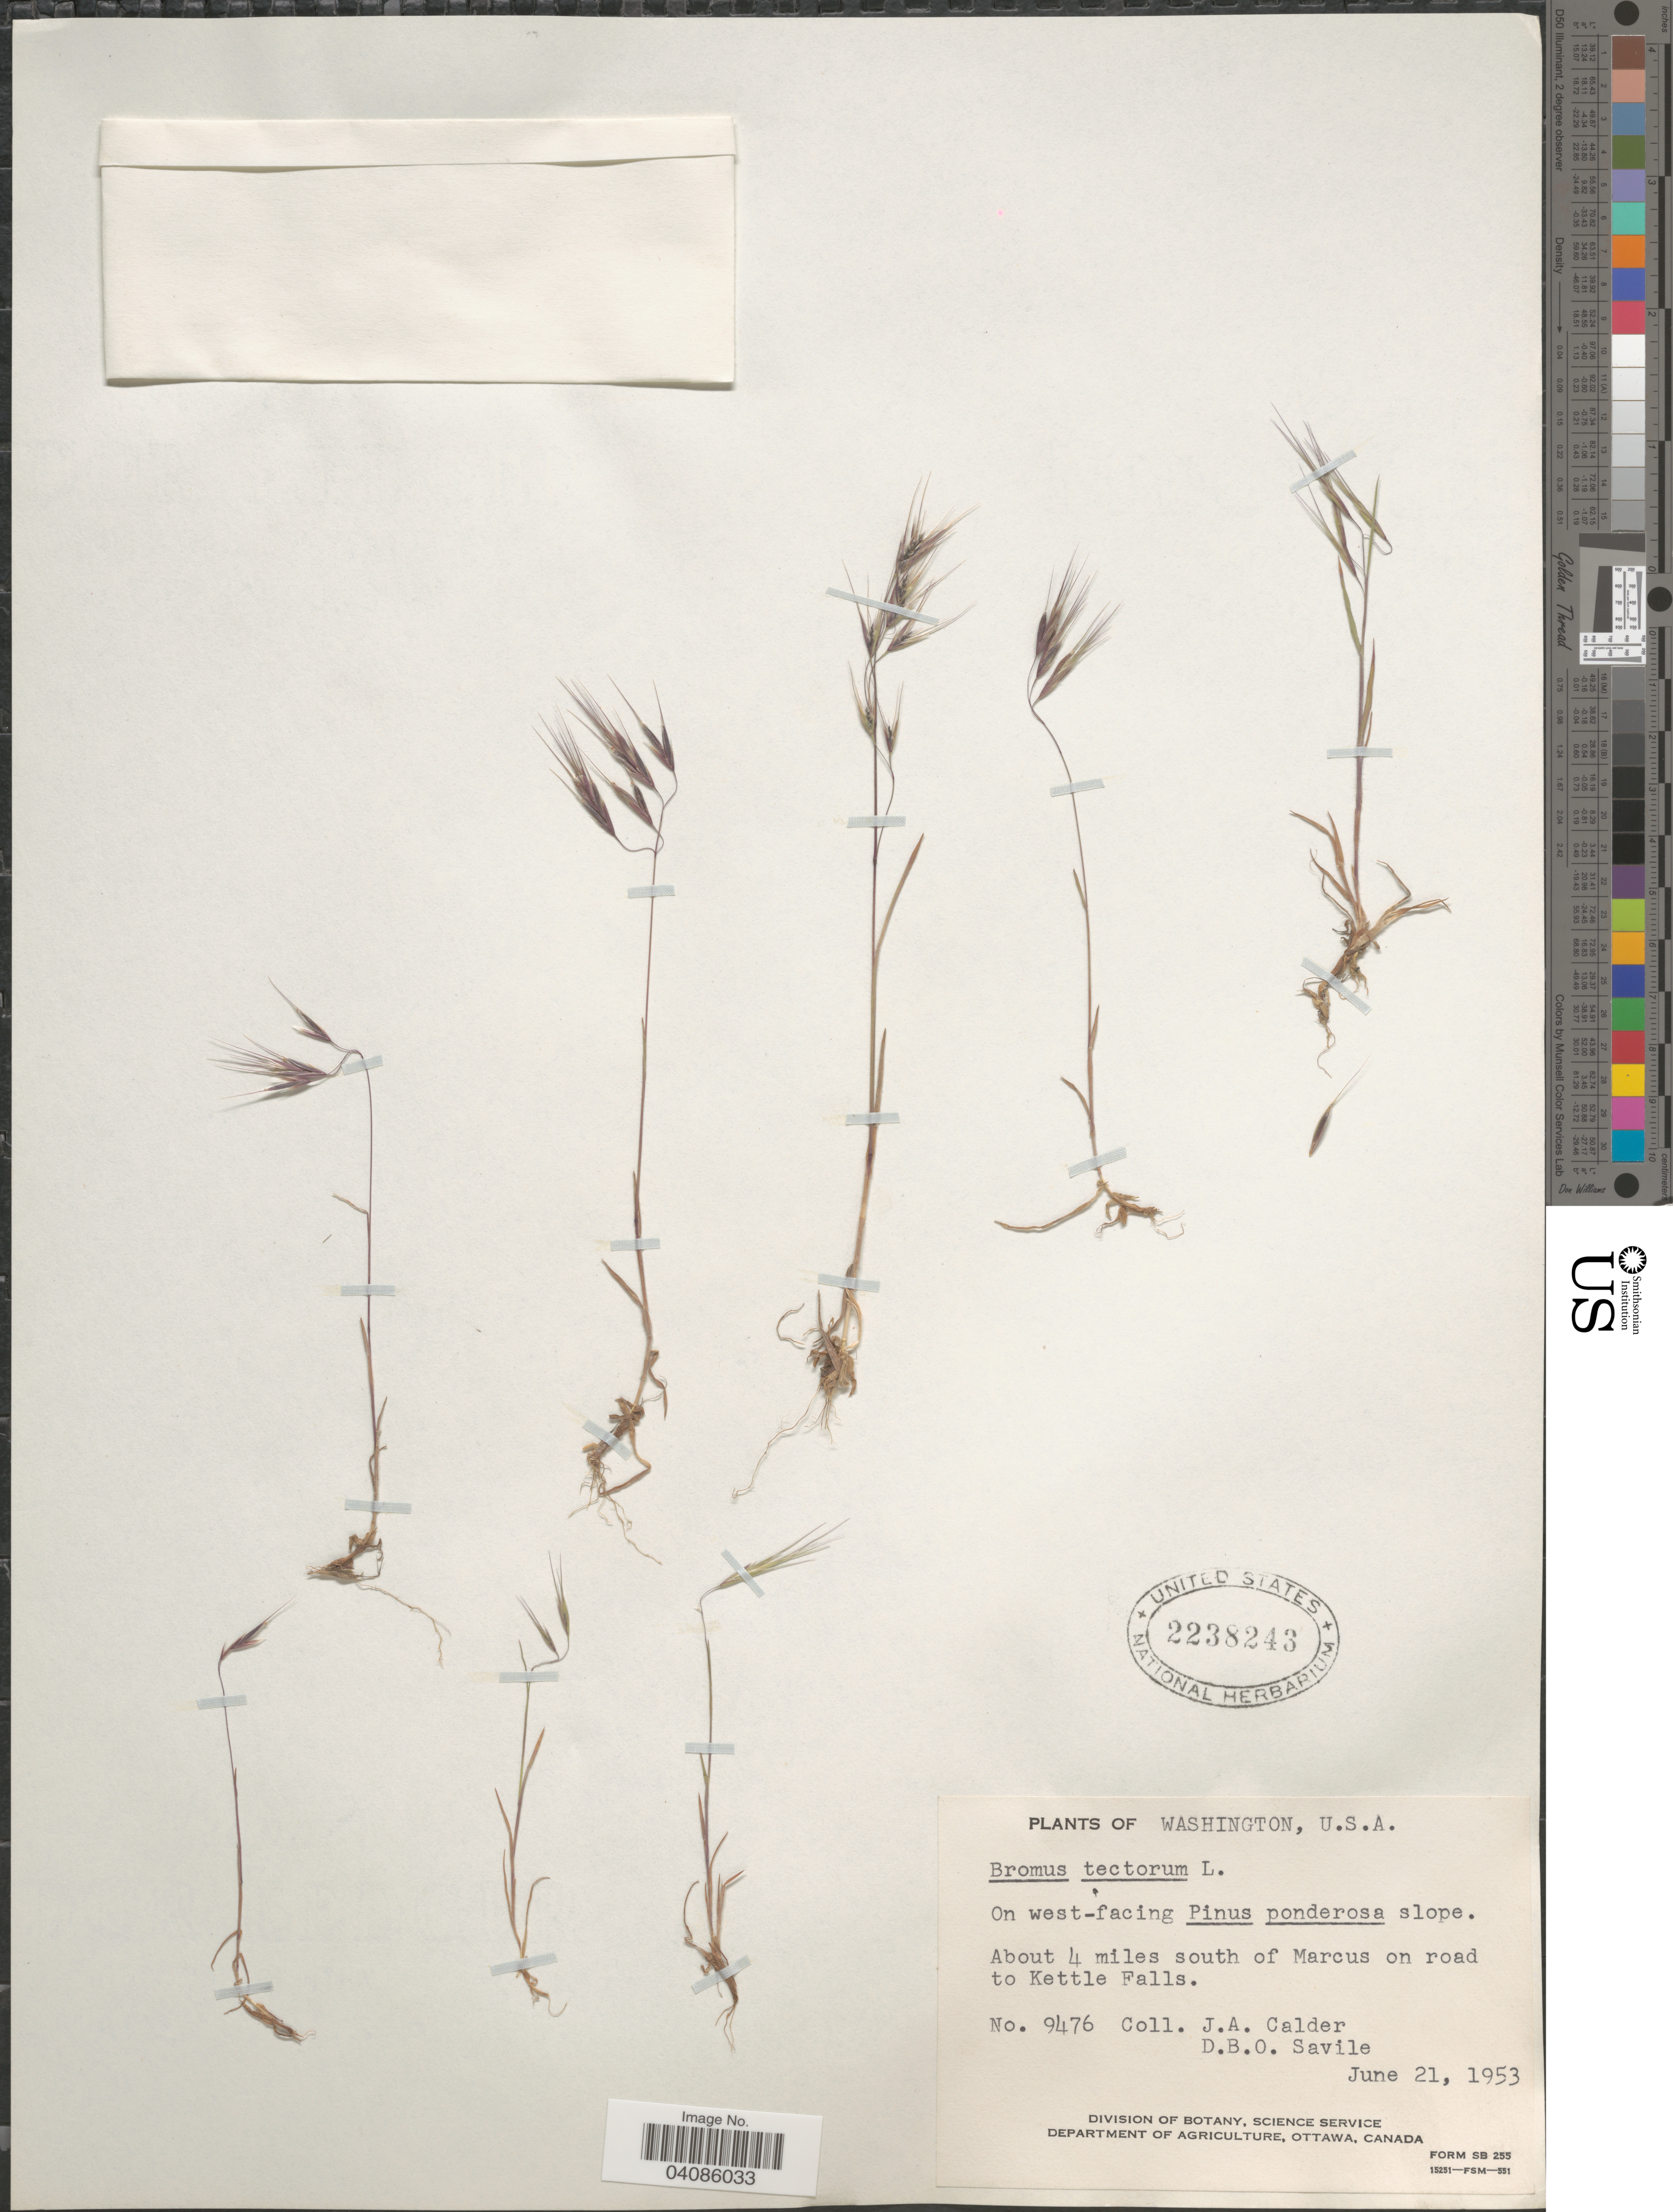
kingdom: Plantae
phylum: Tracheophyta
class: Liliopsida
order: Poales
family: Poaceae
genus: Bromus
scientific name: Bromus tectorum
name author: L.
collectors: J. A. Calder & D. Savile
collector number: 9476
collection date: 1953-06-21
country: United States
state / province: Washington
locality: On west-facing Pinus ponderosa slope. About 4 miles south of Marcus on road to Kettle Falls.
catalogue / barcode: US 2238243